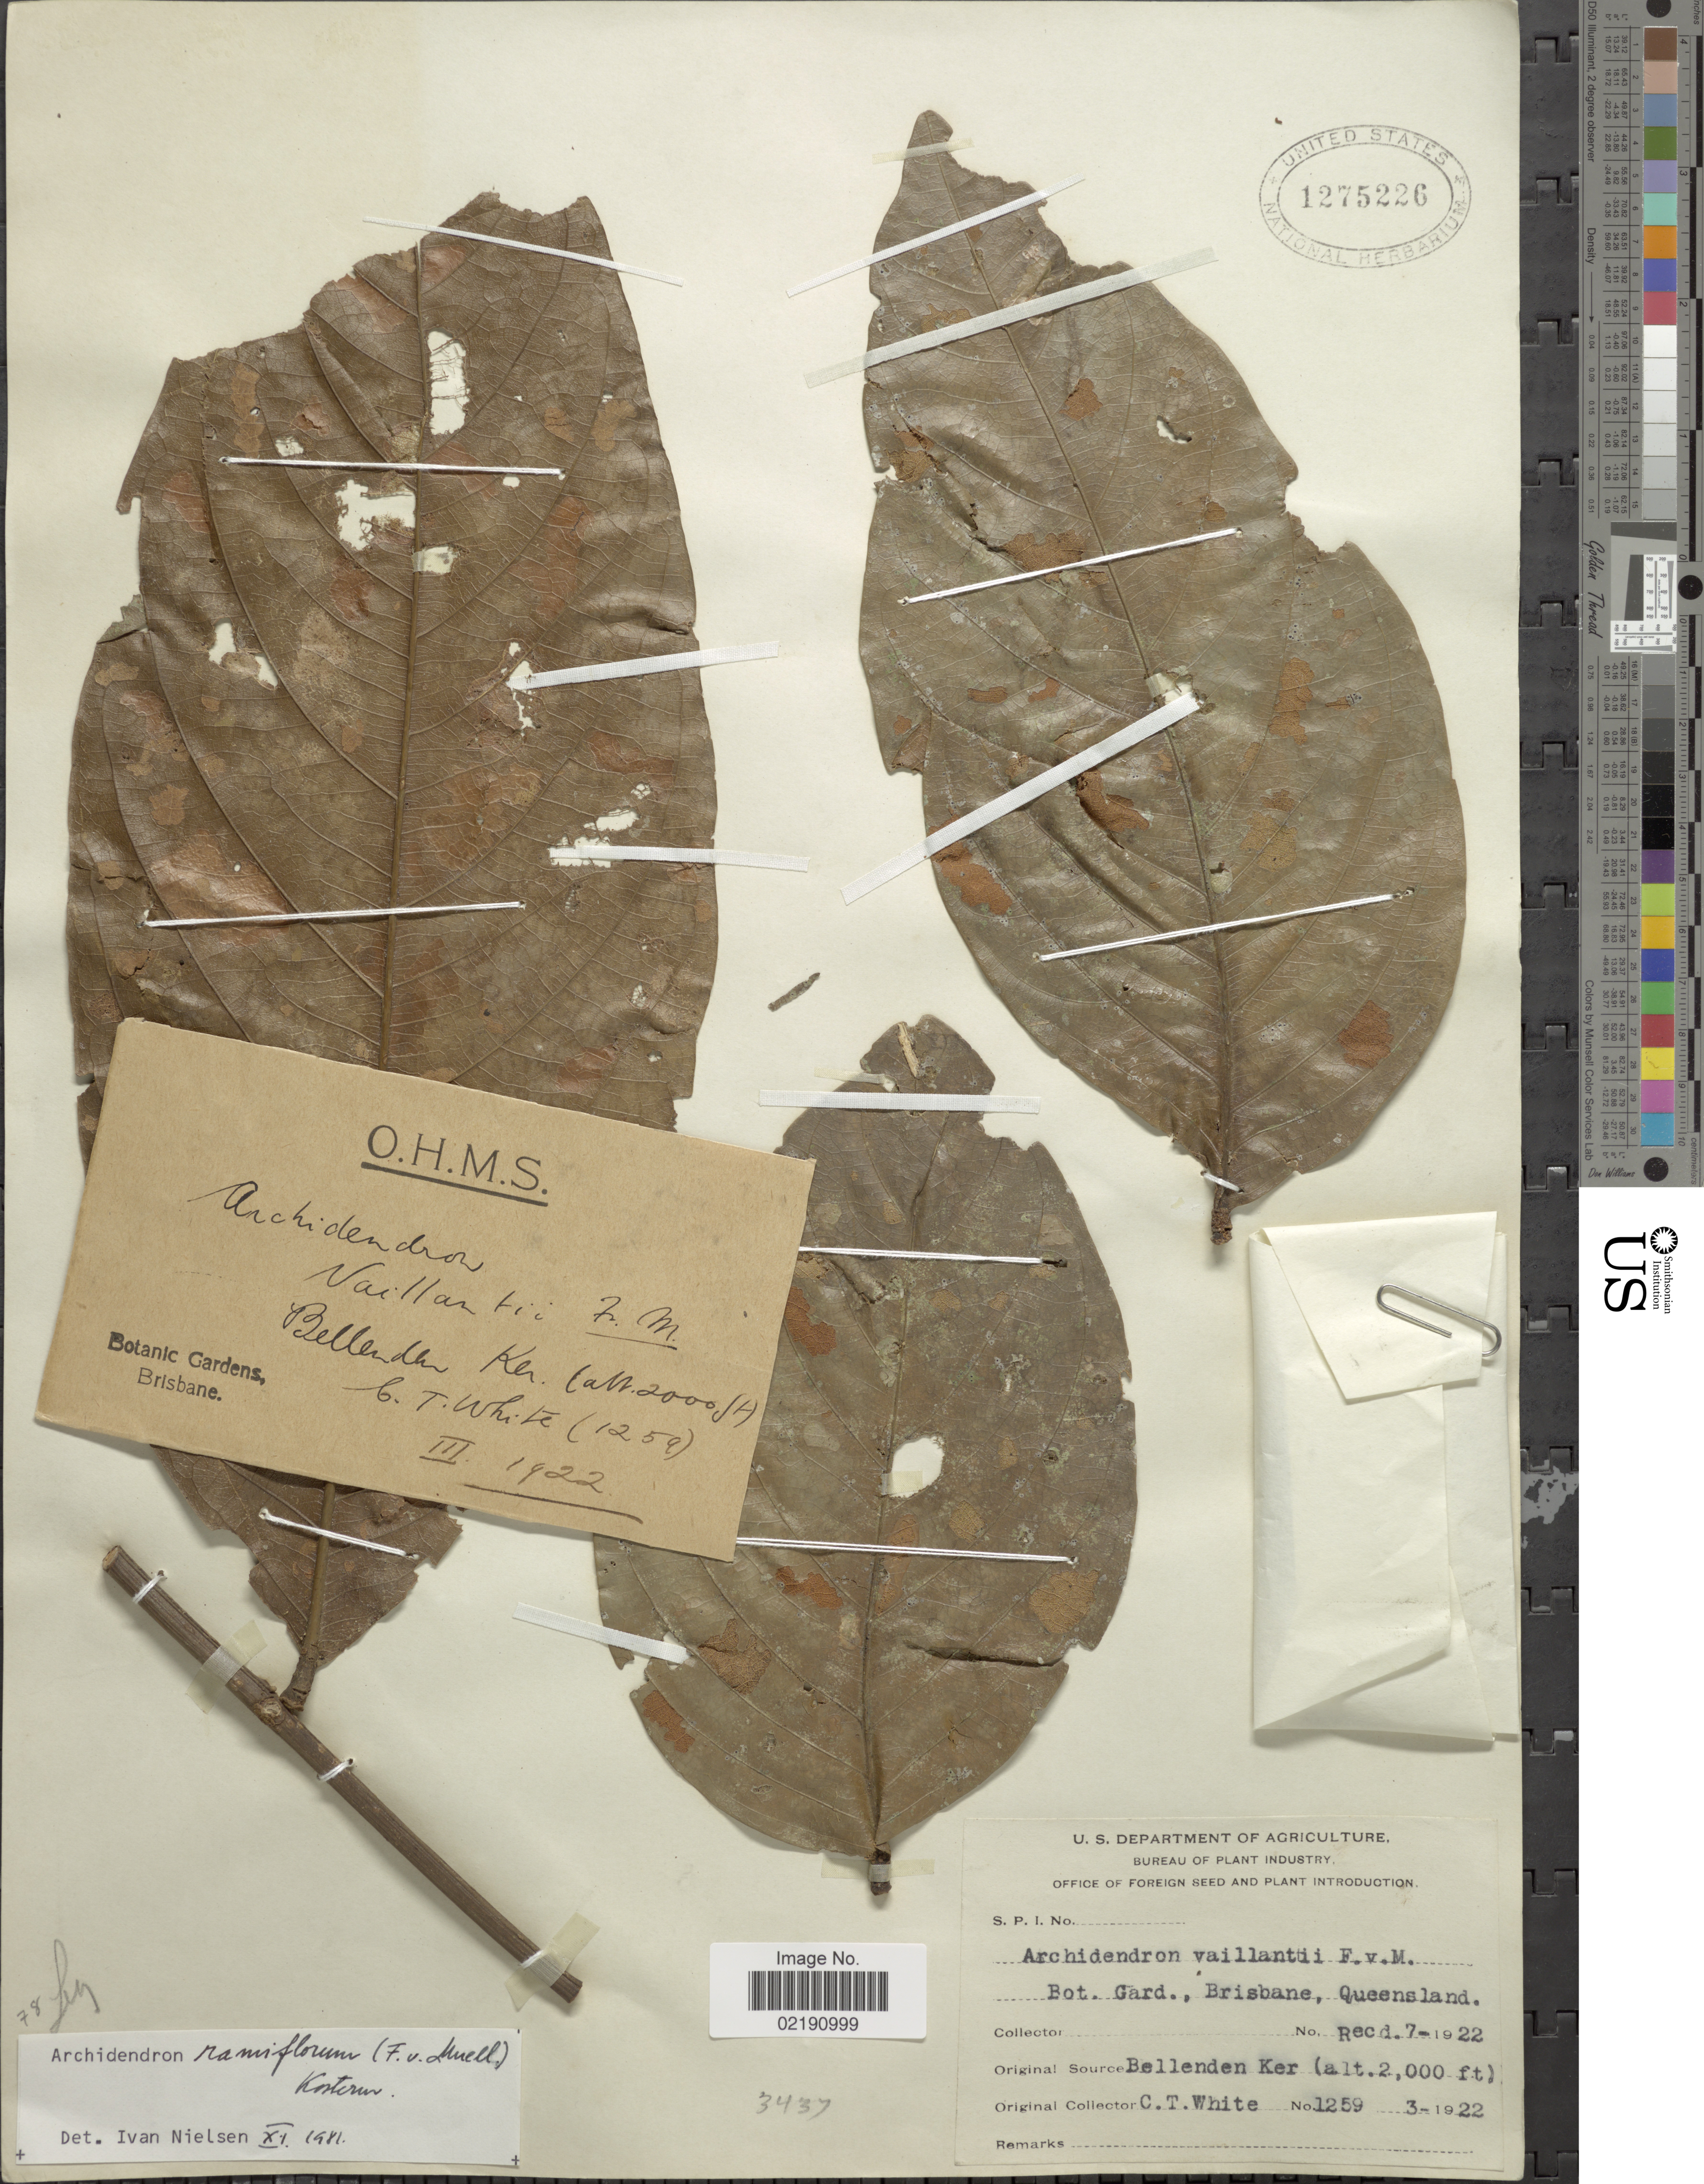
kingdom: Plantae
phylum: Tracheophyta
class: Magnoliopsida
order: Fabales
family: Fabaceae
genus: Archidendron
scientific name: Archidendron ramiflorum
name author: (F. Muell.) Kosterm.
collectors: C. T. White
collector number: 1259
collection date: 1922-03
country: Australia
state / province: Queensland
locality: Bot. Gard., Brisbane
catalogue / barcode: US 1275226